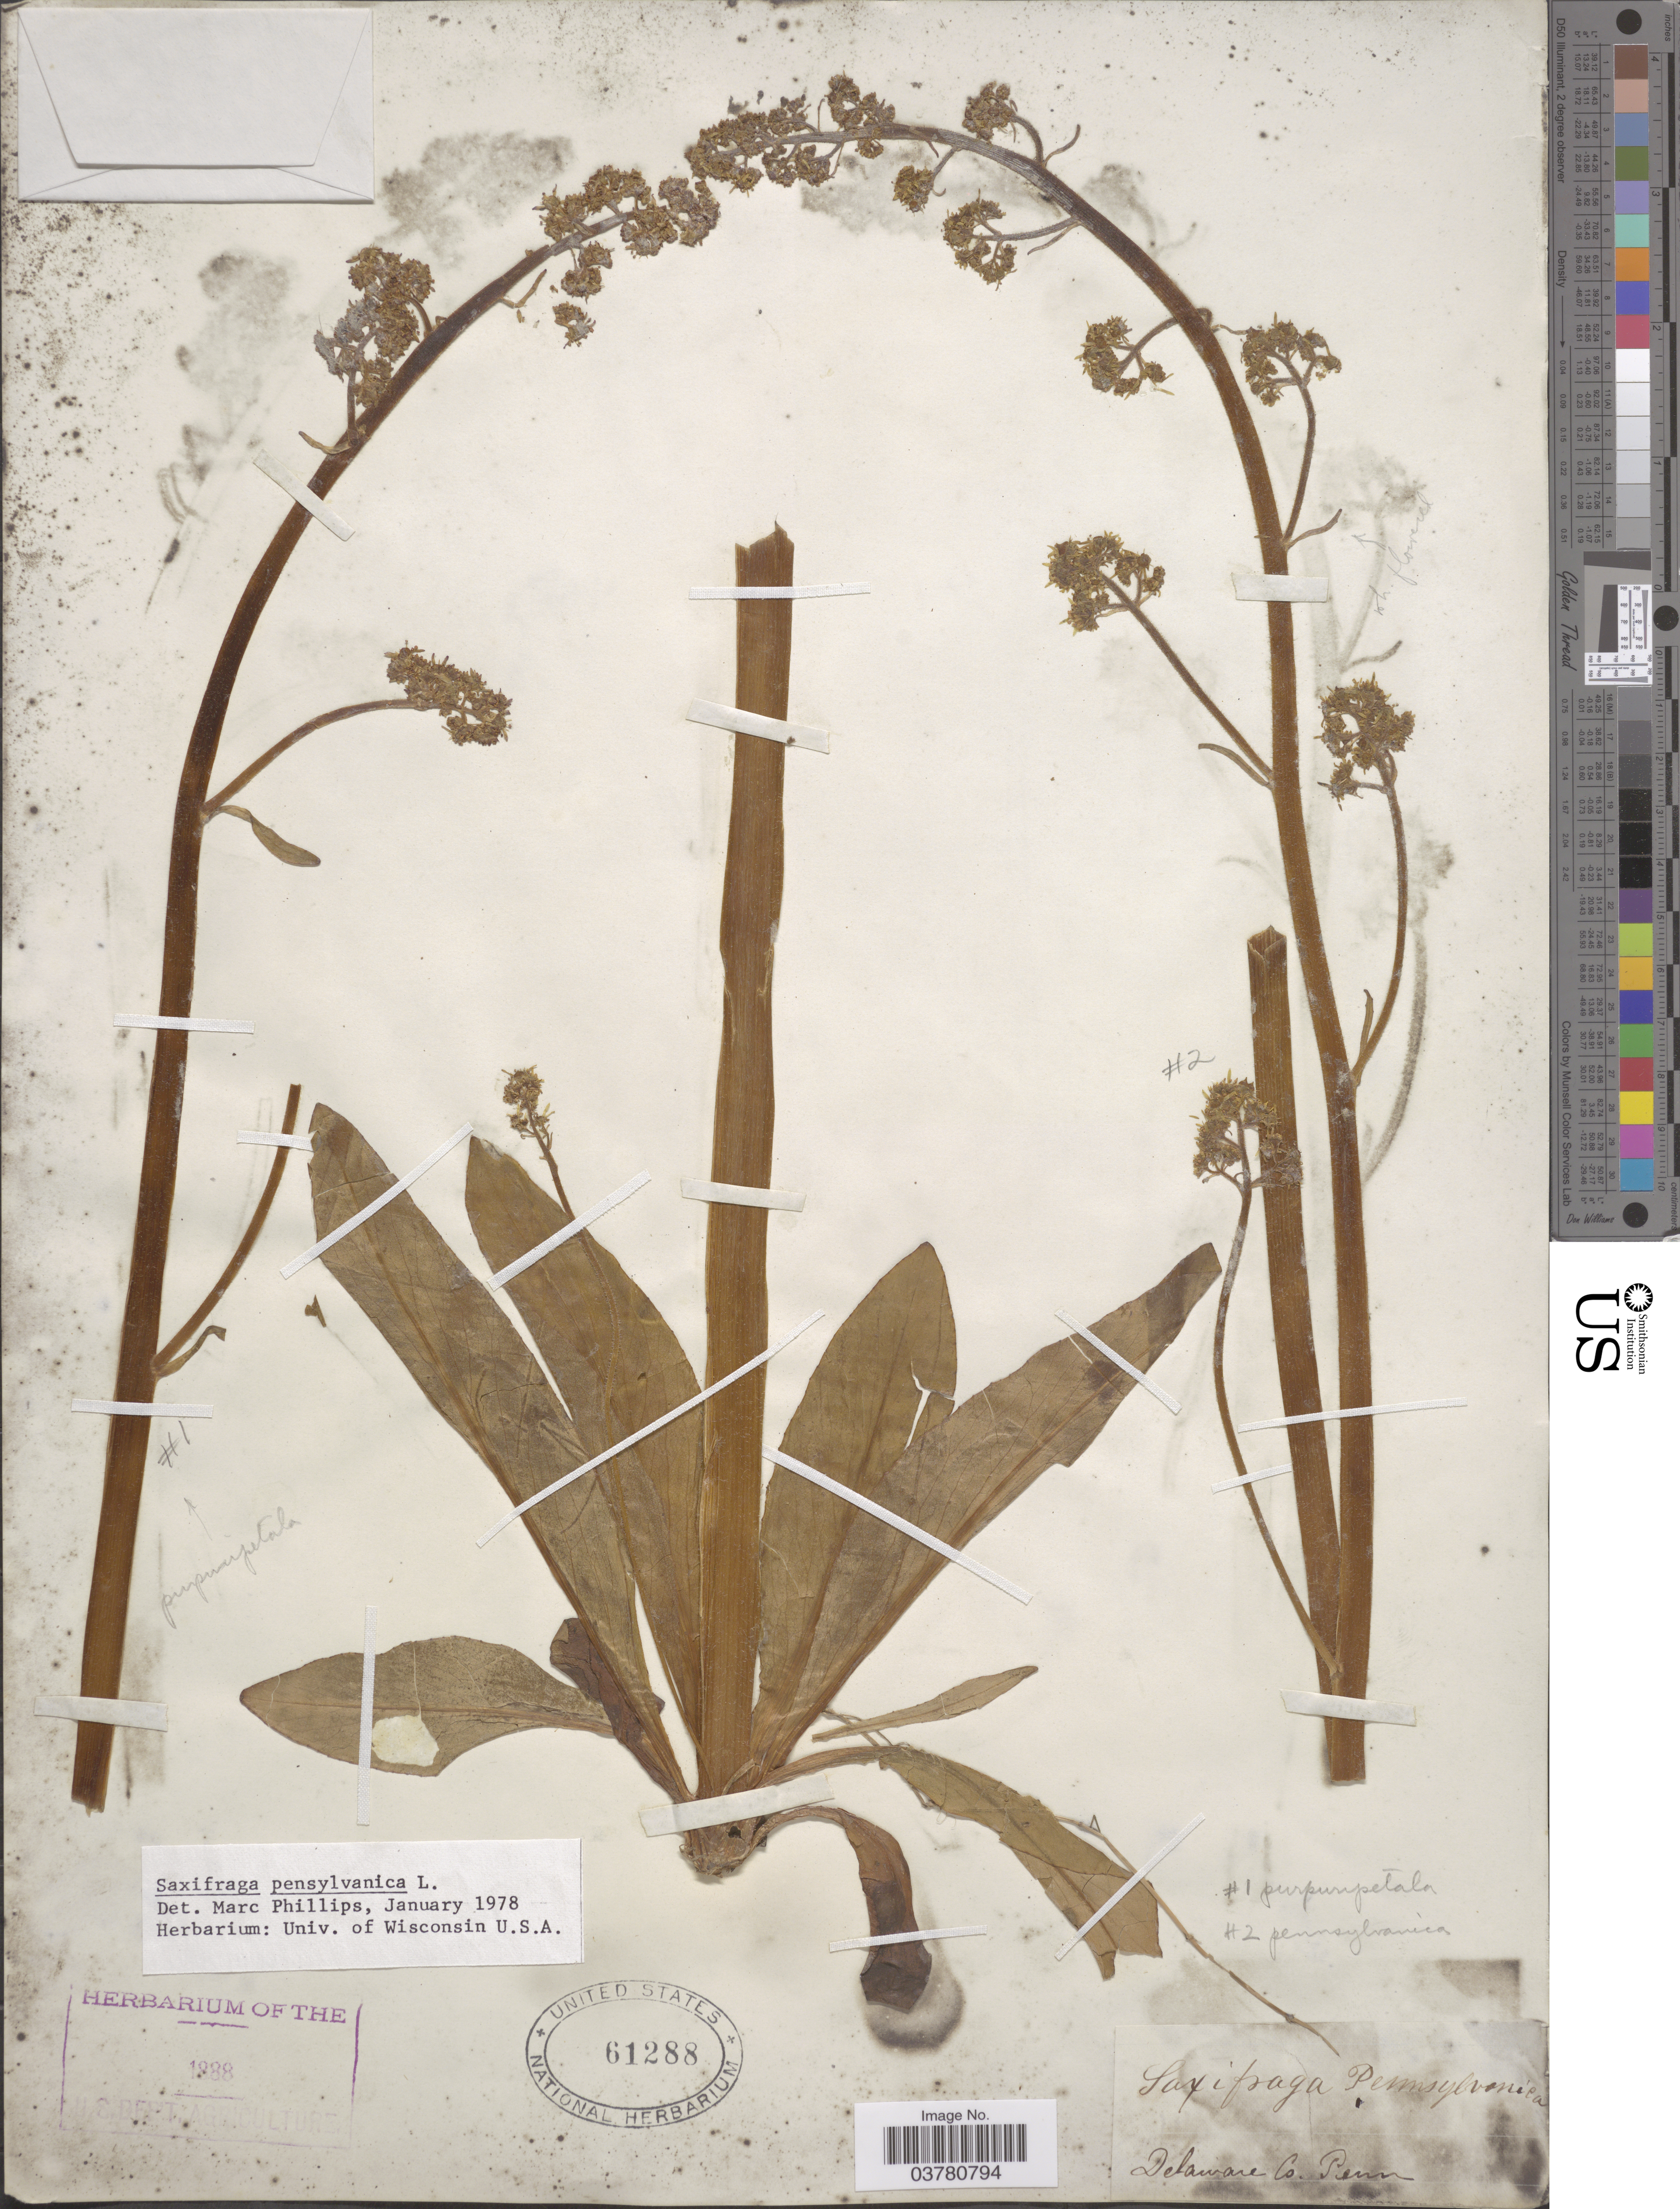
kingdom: Plantae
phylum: Tracheophyta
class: Magnoliopsida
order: Saxifragales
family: Saxifragaceae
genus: Micranthes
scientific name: Micranthes pensylvanica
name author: (L.) Haw.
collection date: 1888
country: United States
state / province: Pennsylvania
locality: Delaware Co.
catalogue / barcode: US 61288